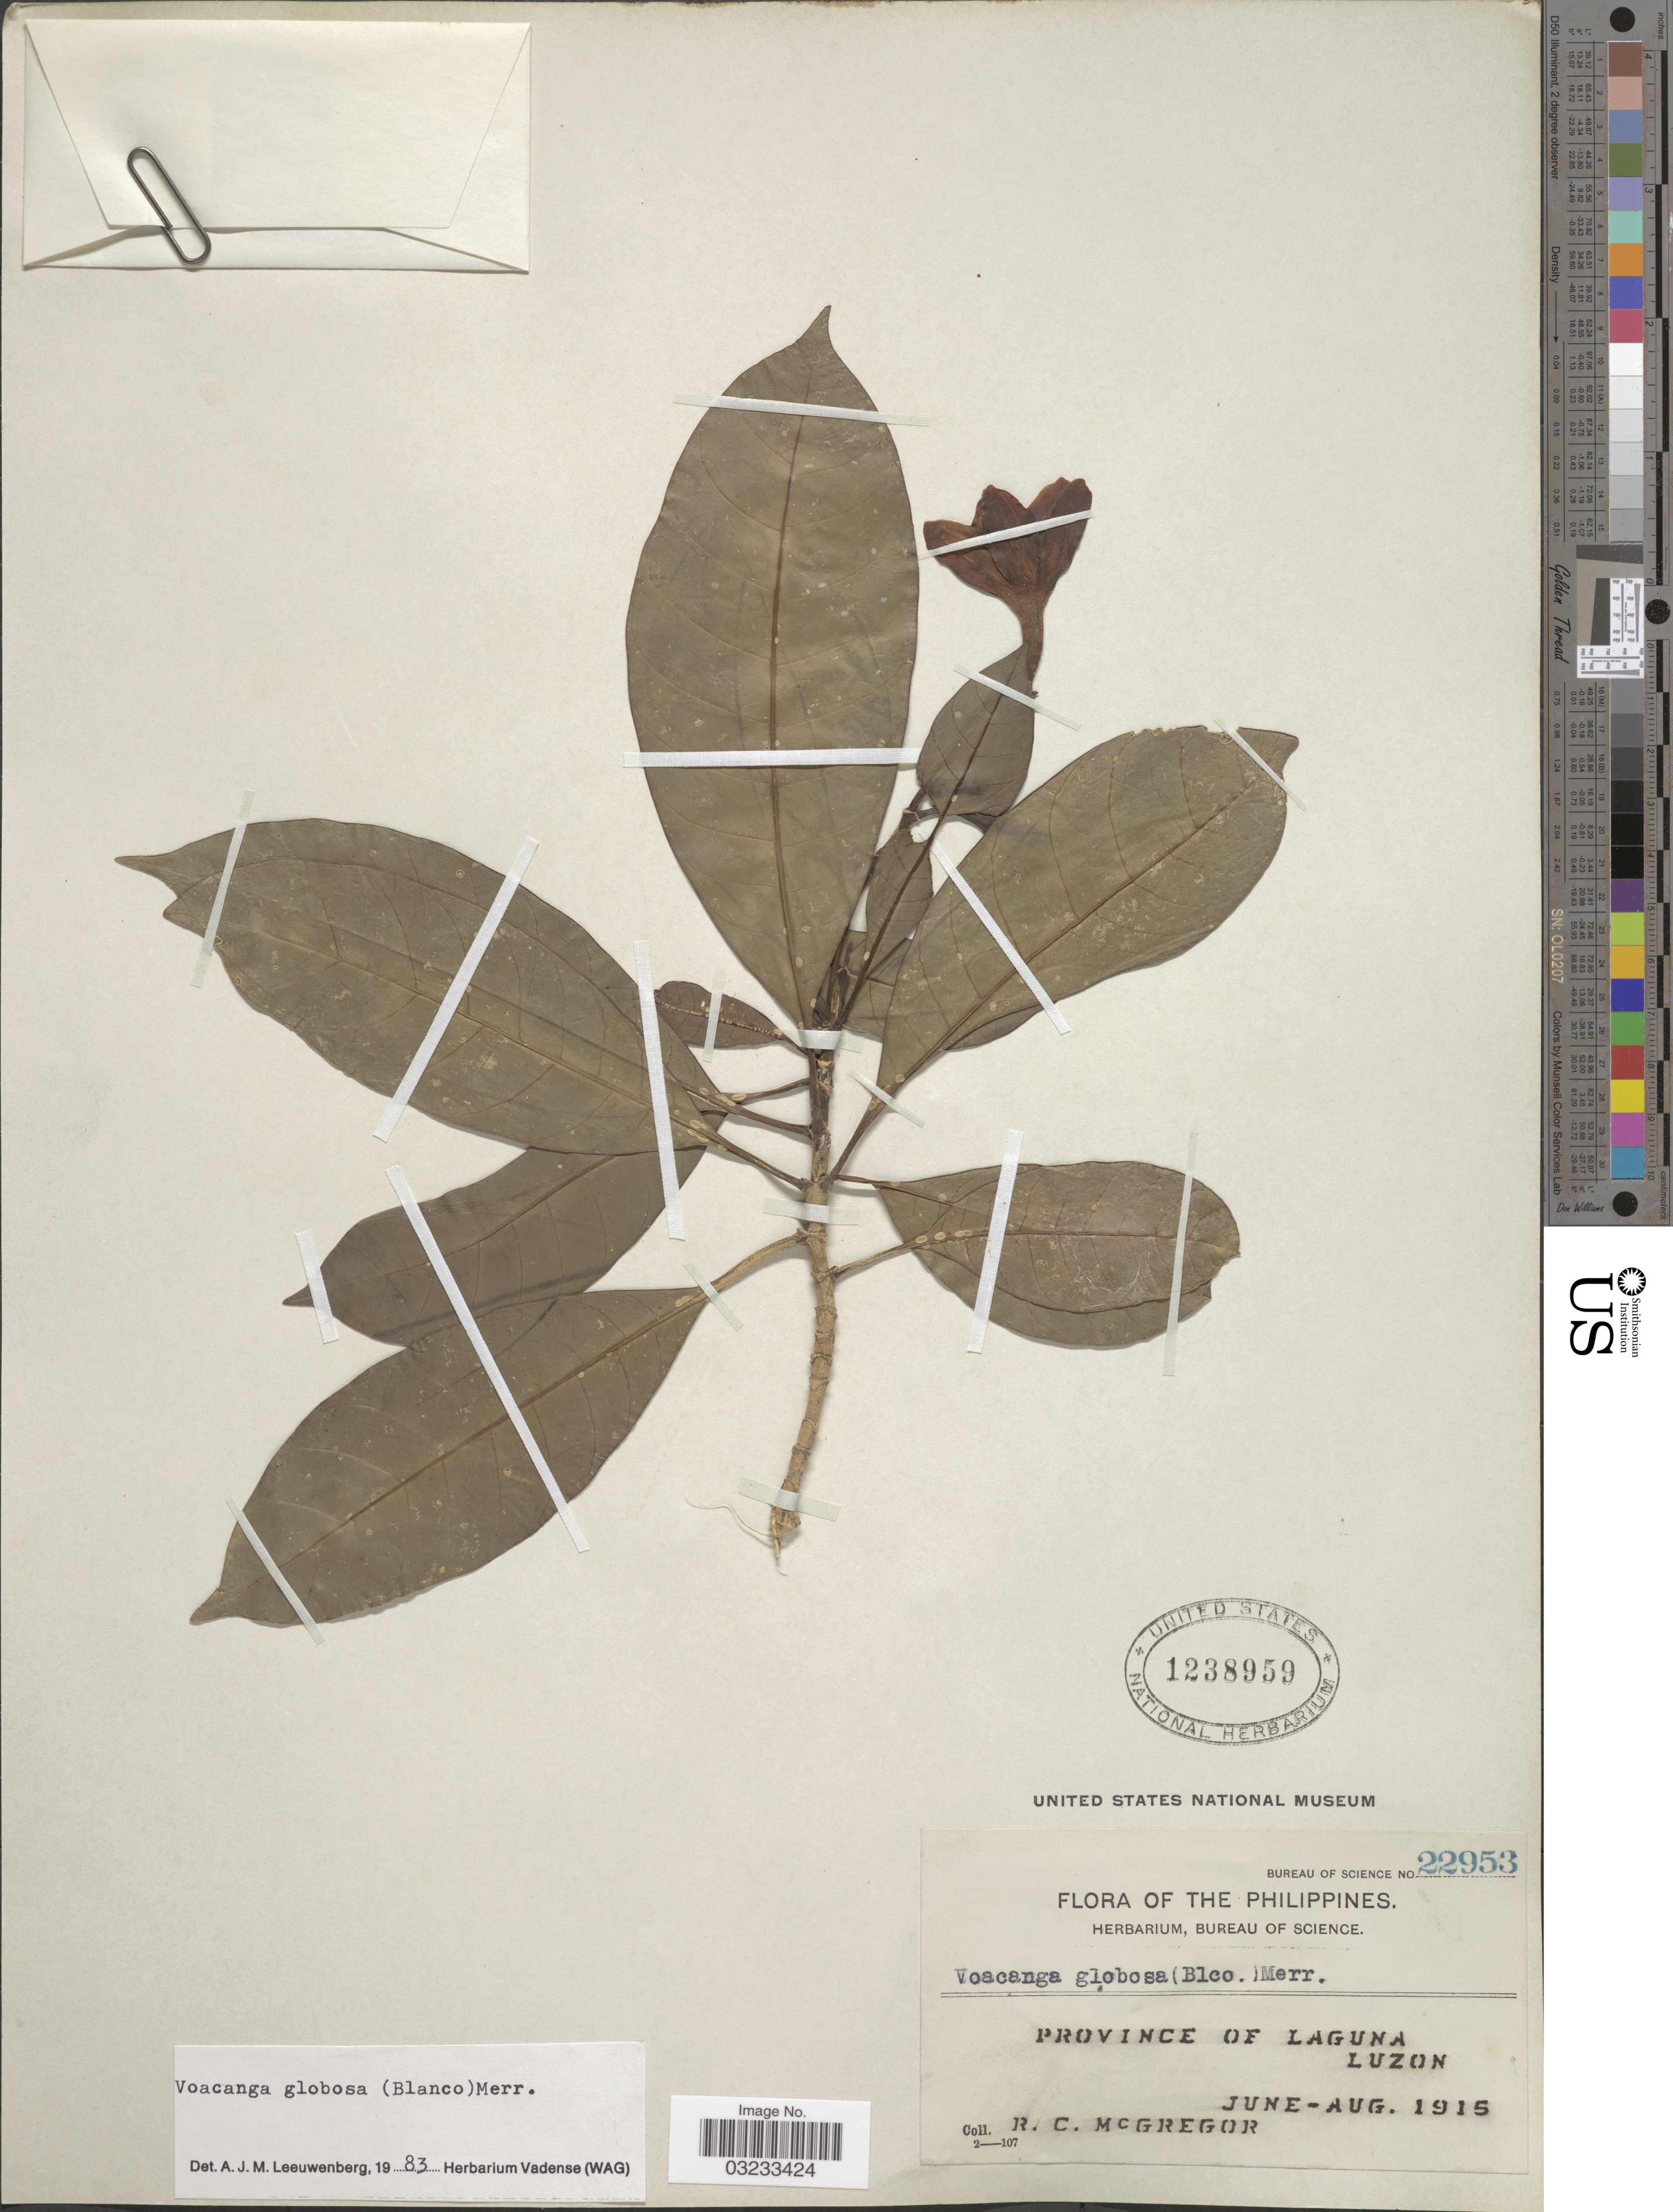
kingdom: Plantae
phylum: Tracheophyta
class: Magnoliopsida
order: Gentianales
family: Apocynaceae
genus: Voacanga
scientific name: Voacanga globosa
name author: (Blanco) Merr.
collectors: R. C. McGregor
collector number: Bureau of Science 22953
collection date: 1915-06/1915-08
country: Philippines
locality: Province of Laguna, Luzon.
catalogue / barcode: US 1238959